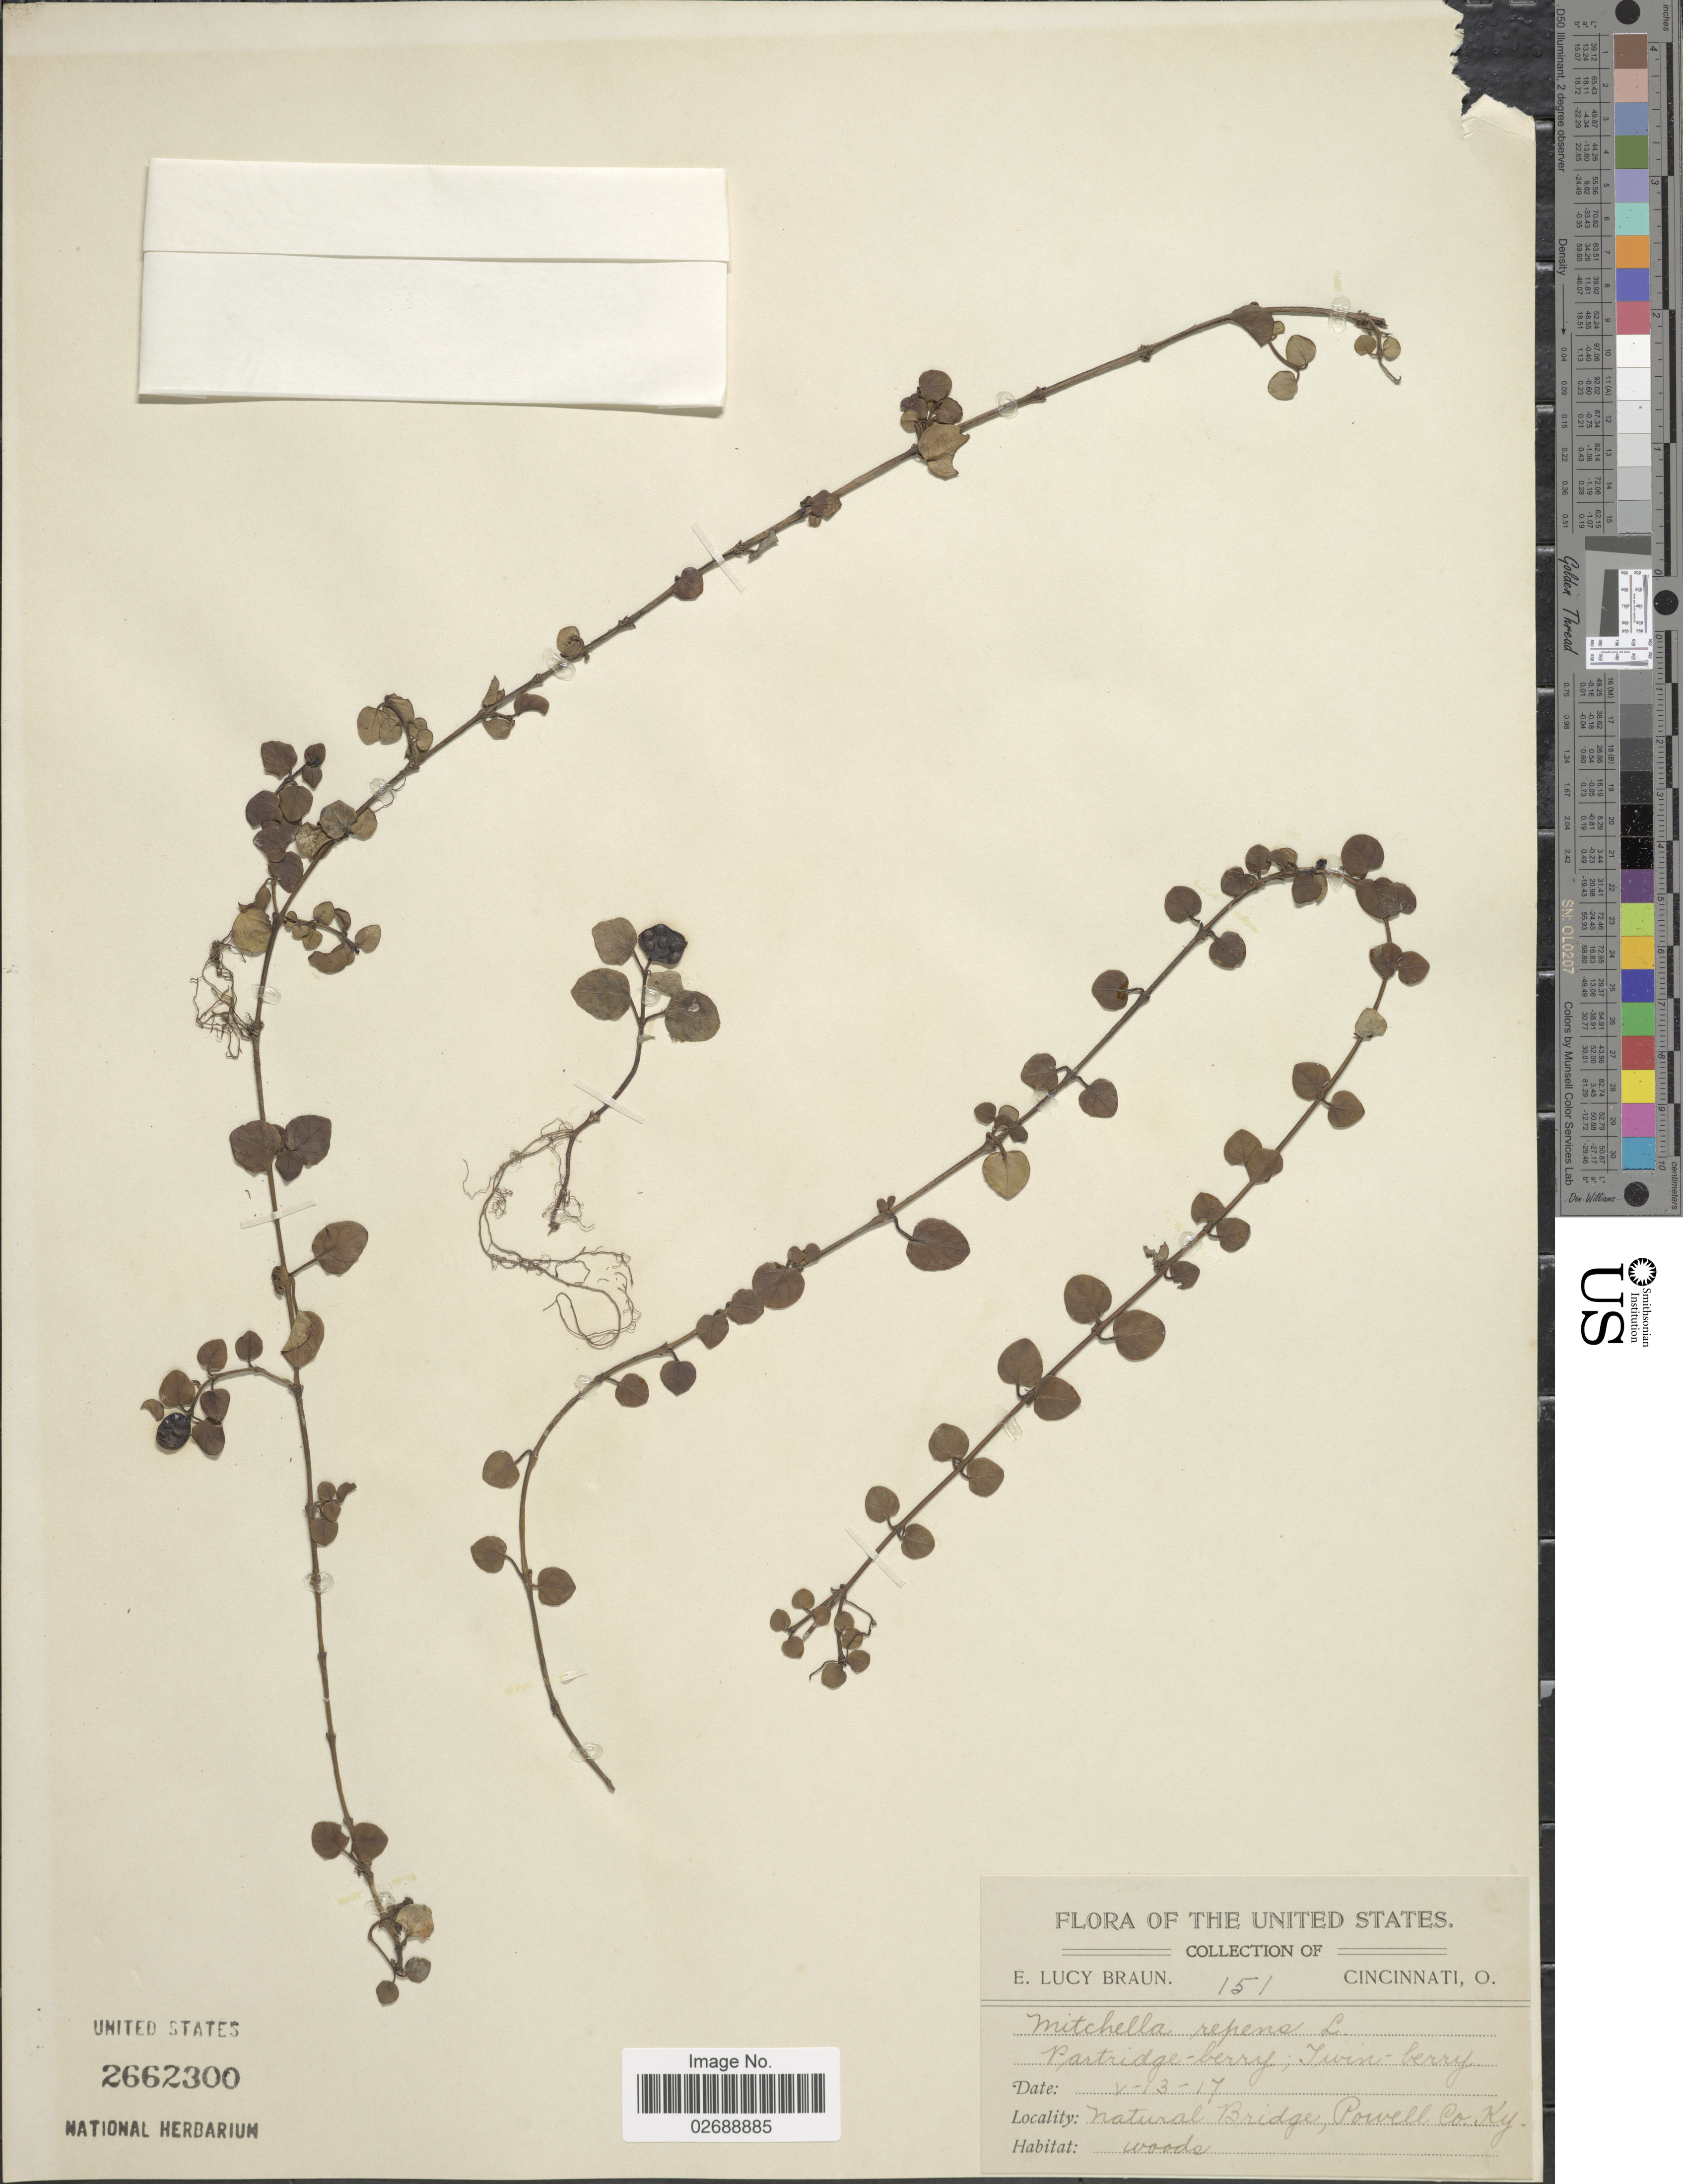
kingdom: Plantae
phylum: Tracheophyta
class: Magnoliopsida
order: Gentianales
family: Rubiaceae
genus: Mitchella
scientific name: Mitchella repens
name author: L.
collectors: E. L. Braun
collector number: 151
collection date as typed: Transcribed d/m/y: 13/5/17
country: United States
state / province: Kentucky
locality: Natural Bridge, Powell Co.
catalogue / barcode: US 2662300